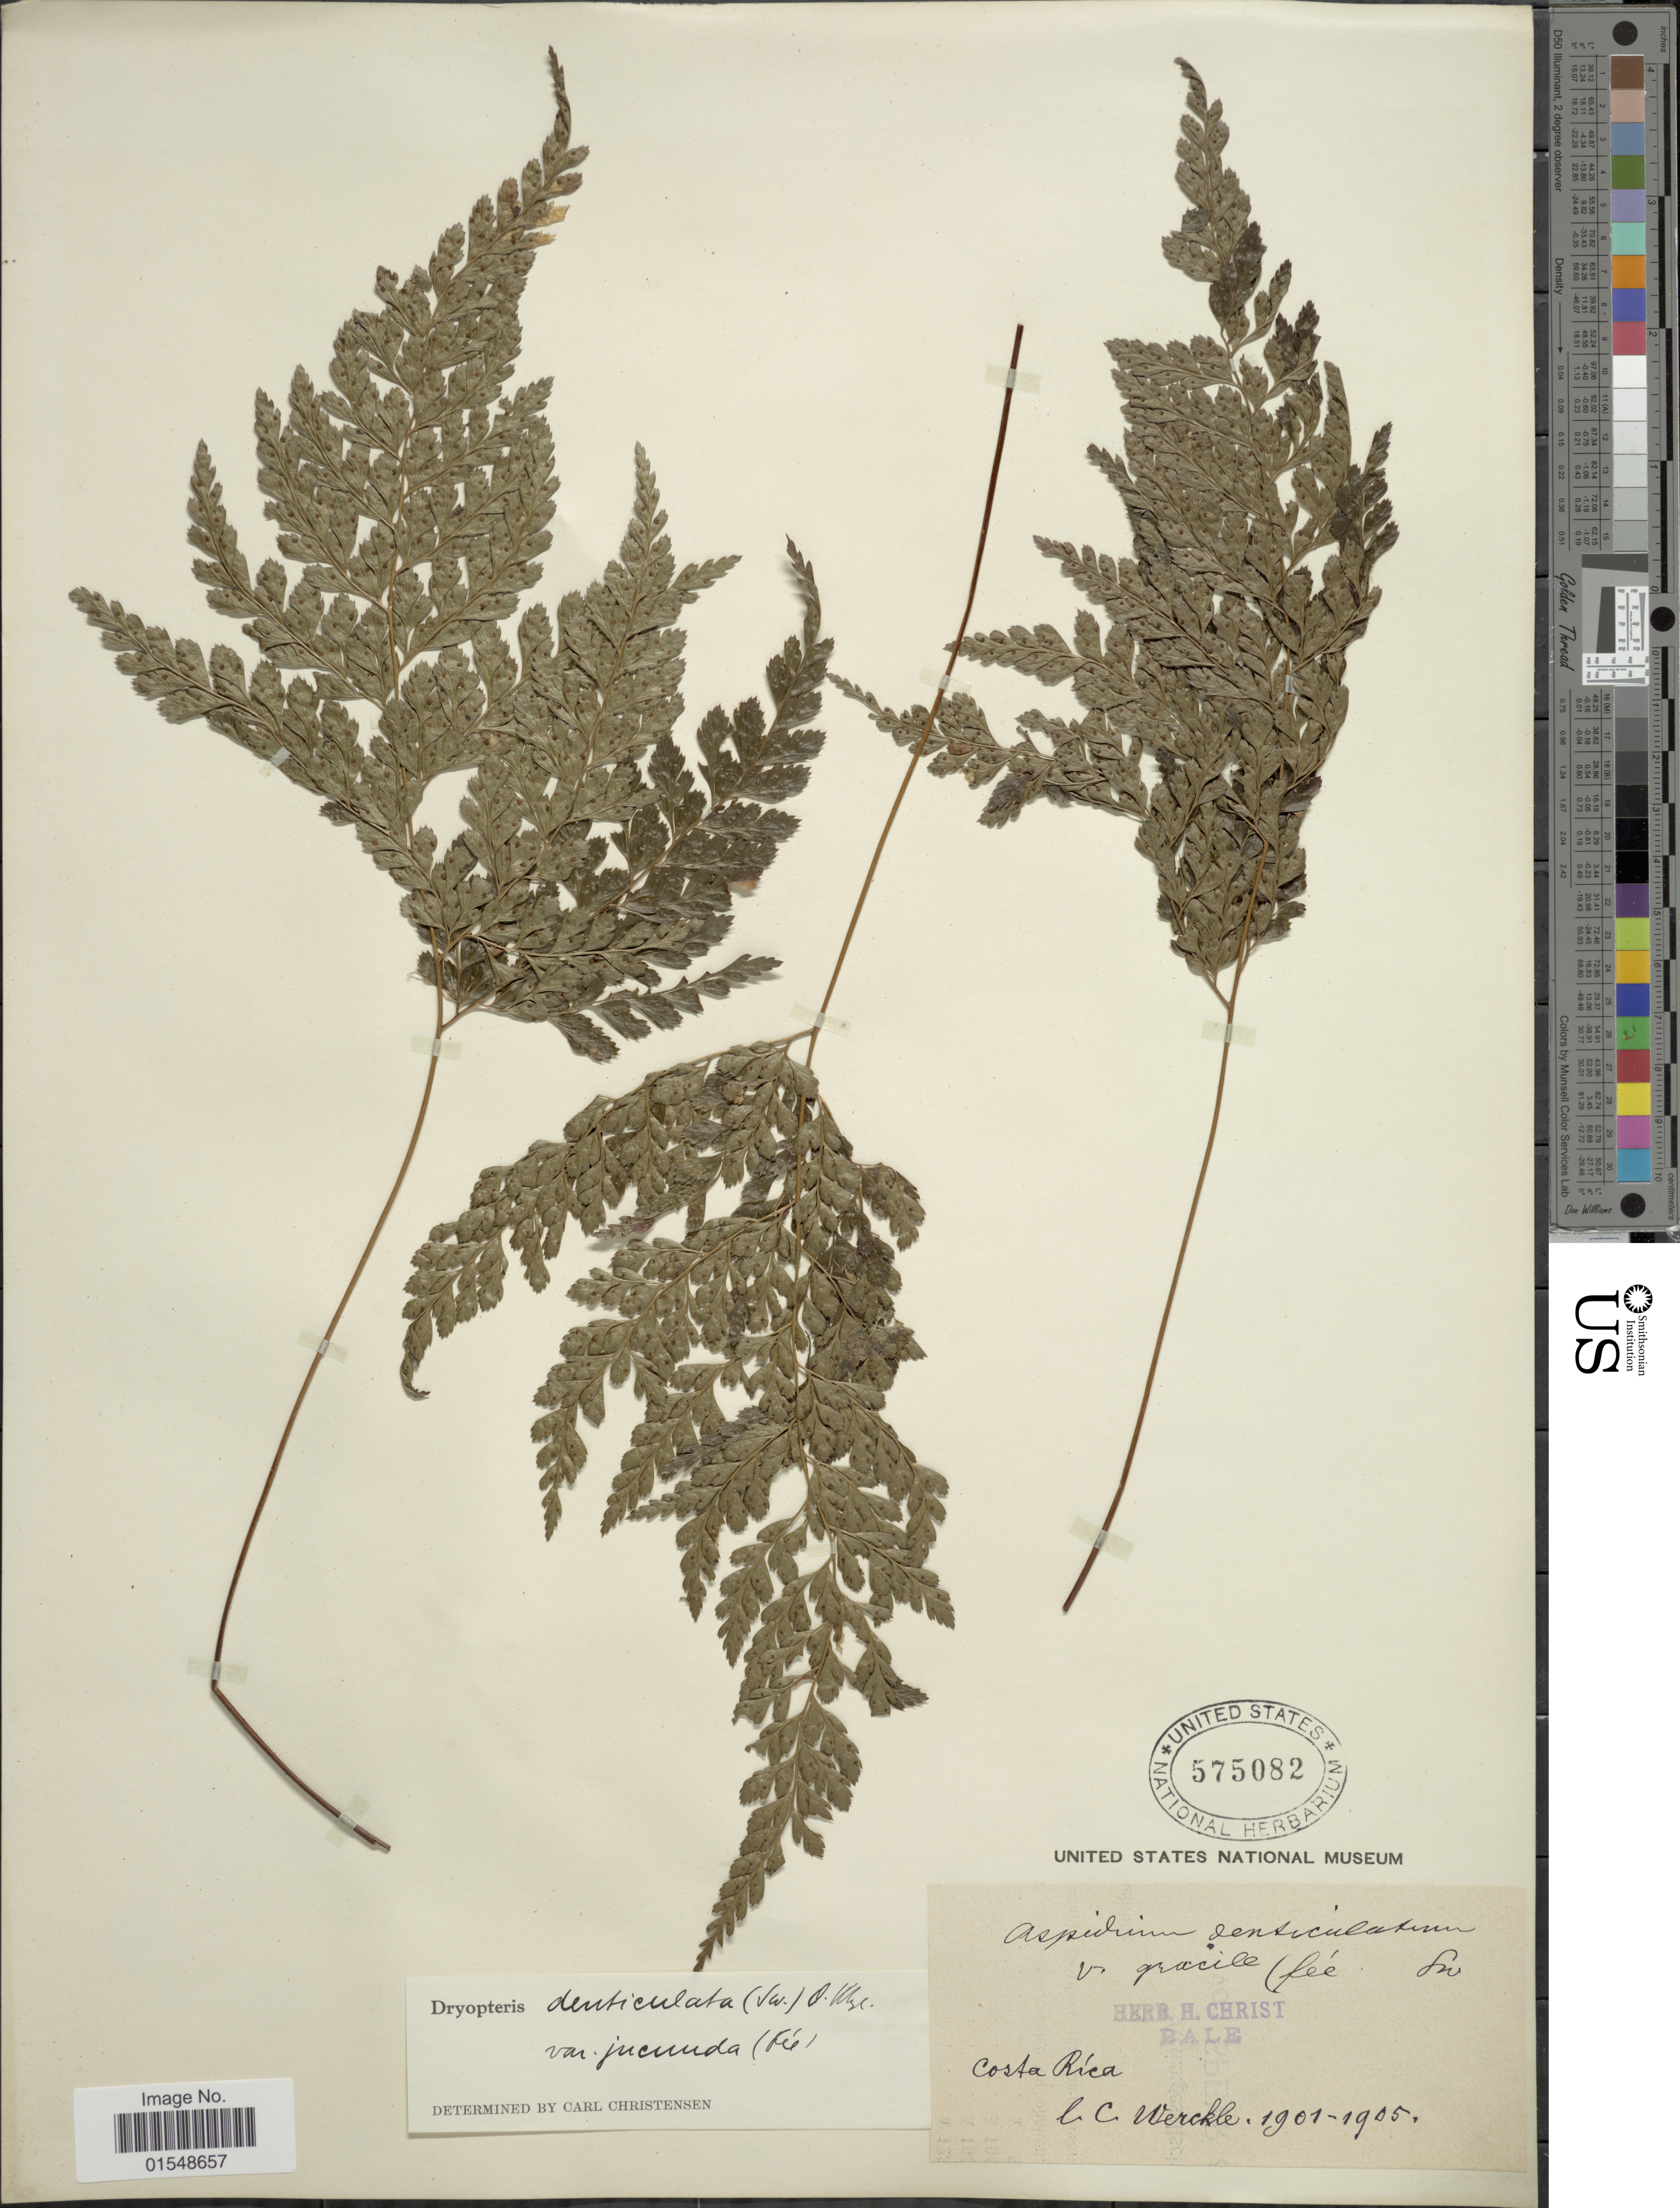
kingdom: Plantae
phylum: Tracheophyta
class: Polypodiopsida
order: Polypodiales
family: Dryopteridaceae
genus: Arachniodes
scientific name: Arachniodes denticulata var. jucunda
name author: (Fée) Lellinger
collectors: C. C Wercklé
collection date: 1901/1905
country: Costa Rica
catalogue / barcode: US 575082